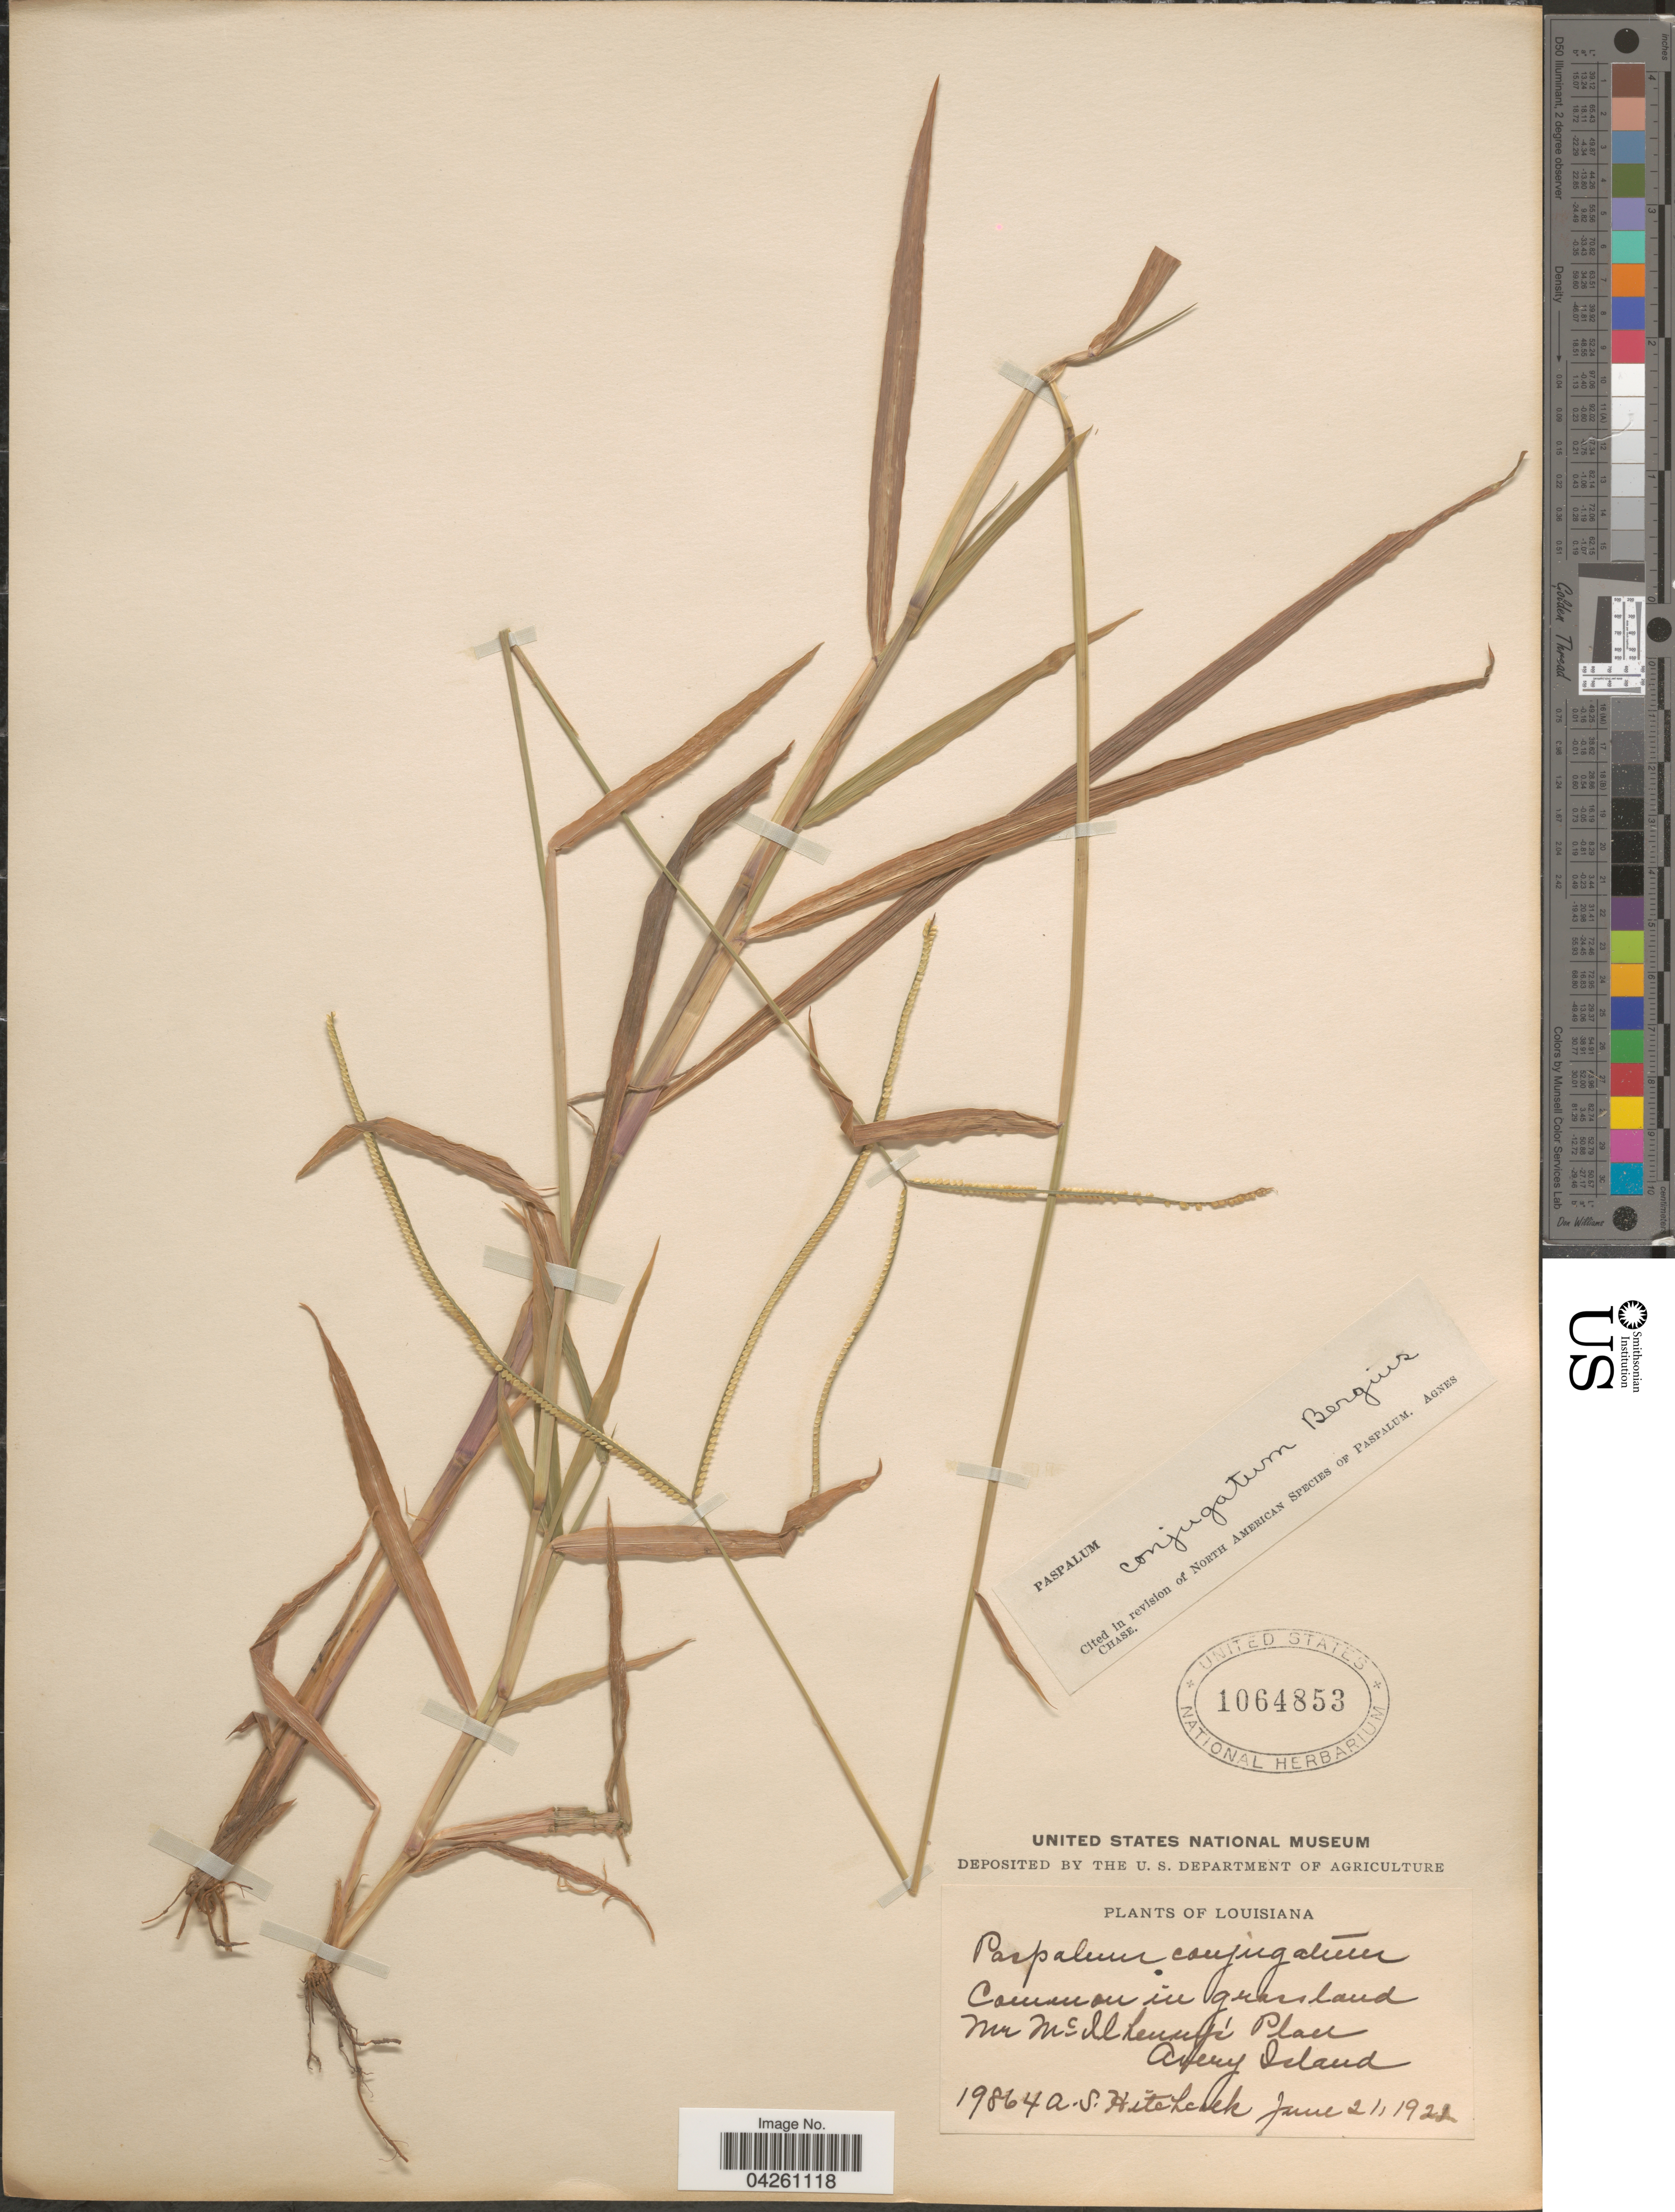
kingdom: Plantae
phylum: Tracheophyta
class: Liliopsida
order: Poales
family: Poaceae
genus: Paspalum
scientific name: Paspalum conjugatum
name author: P.J. Bergius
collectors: A. S. Hitchcock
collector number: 19864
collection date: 1922-06-21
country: United States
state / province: Louisiana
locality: Common in grassland. Mr McIlhenny's Place. Avery Island.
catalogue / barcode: US 1064853